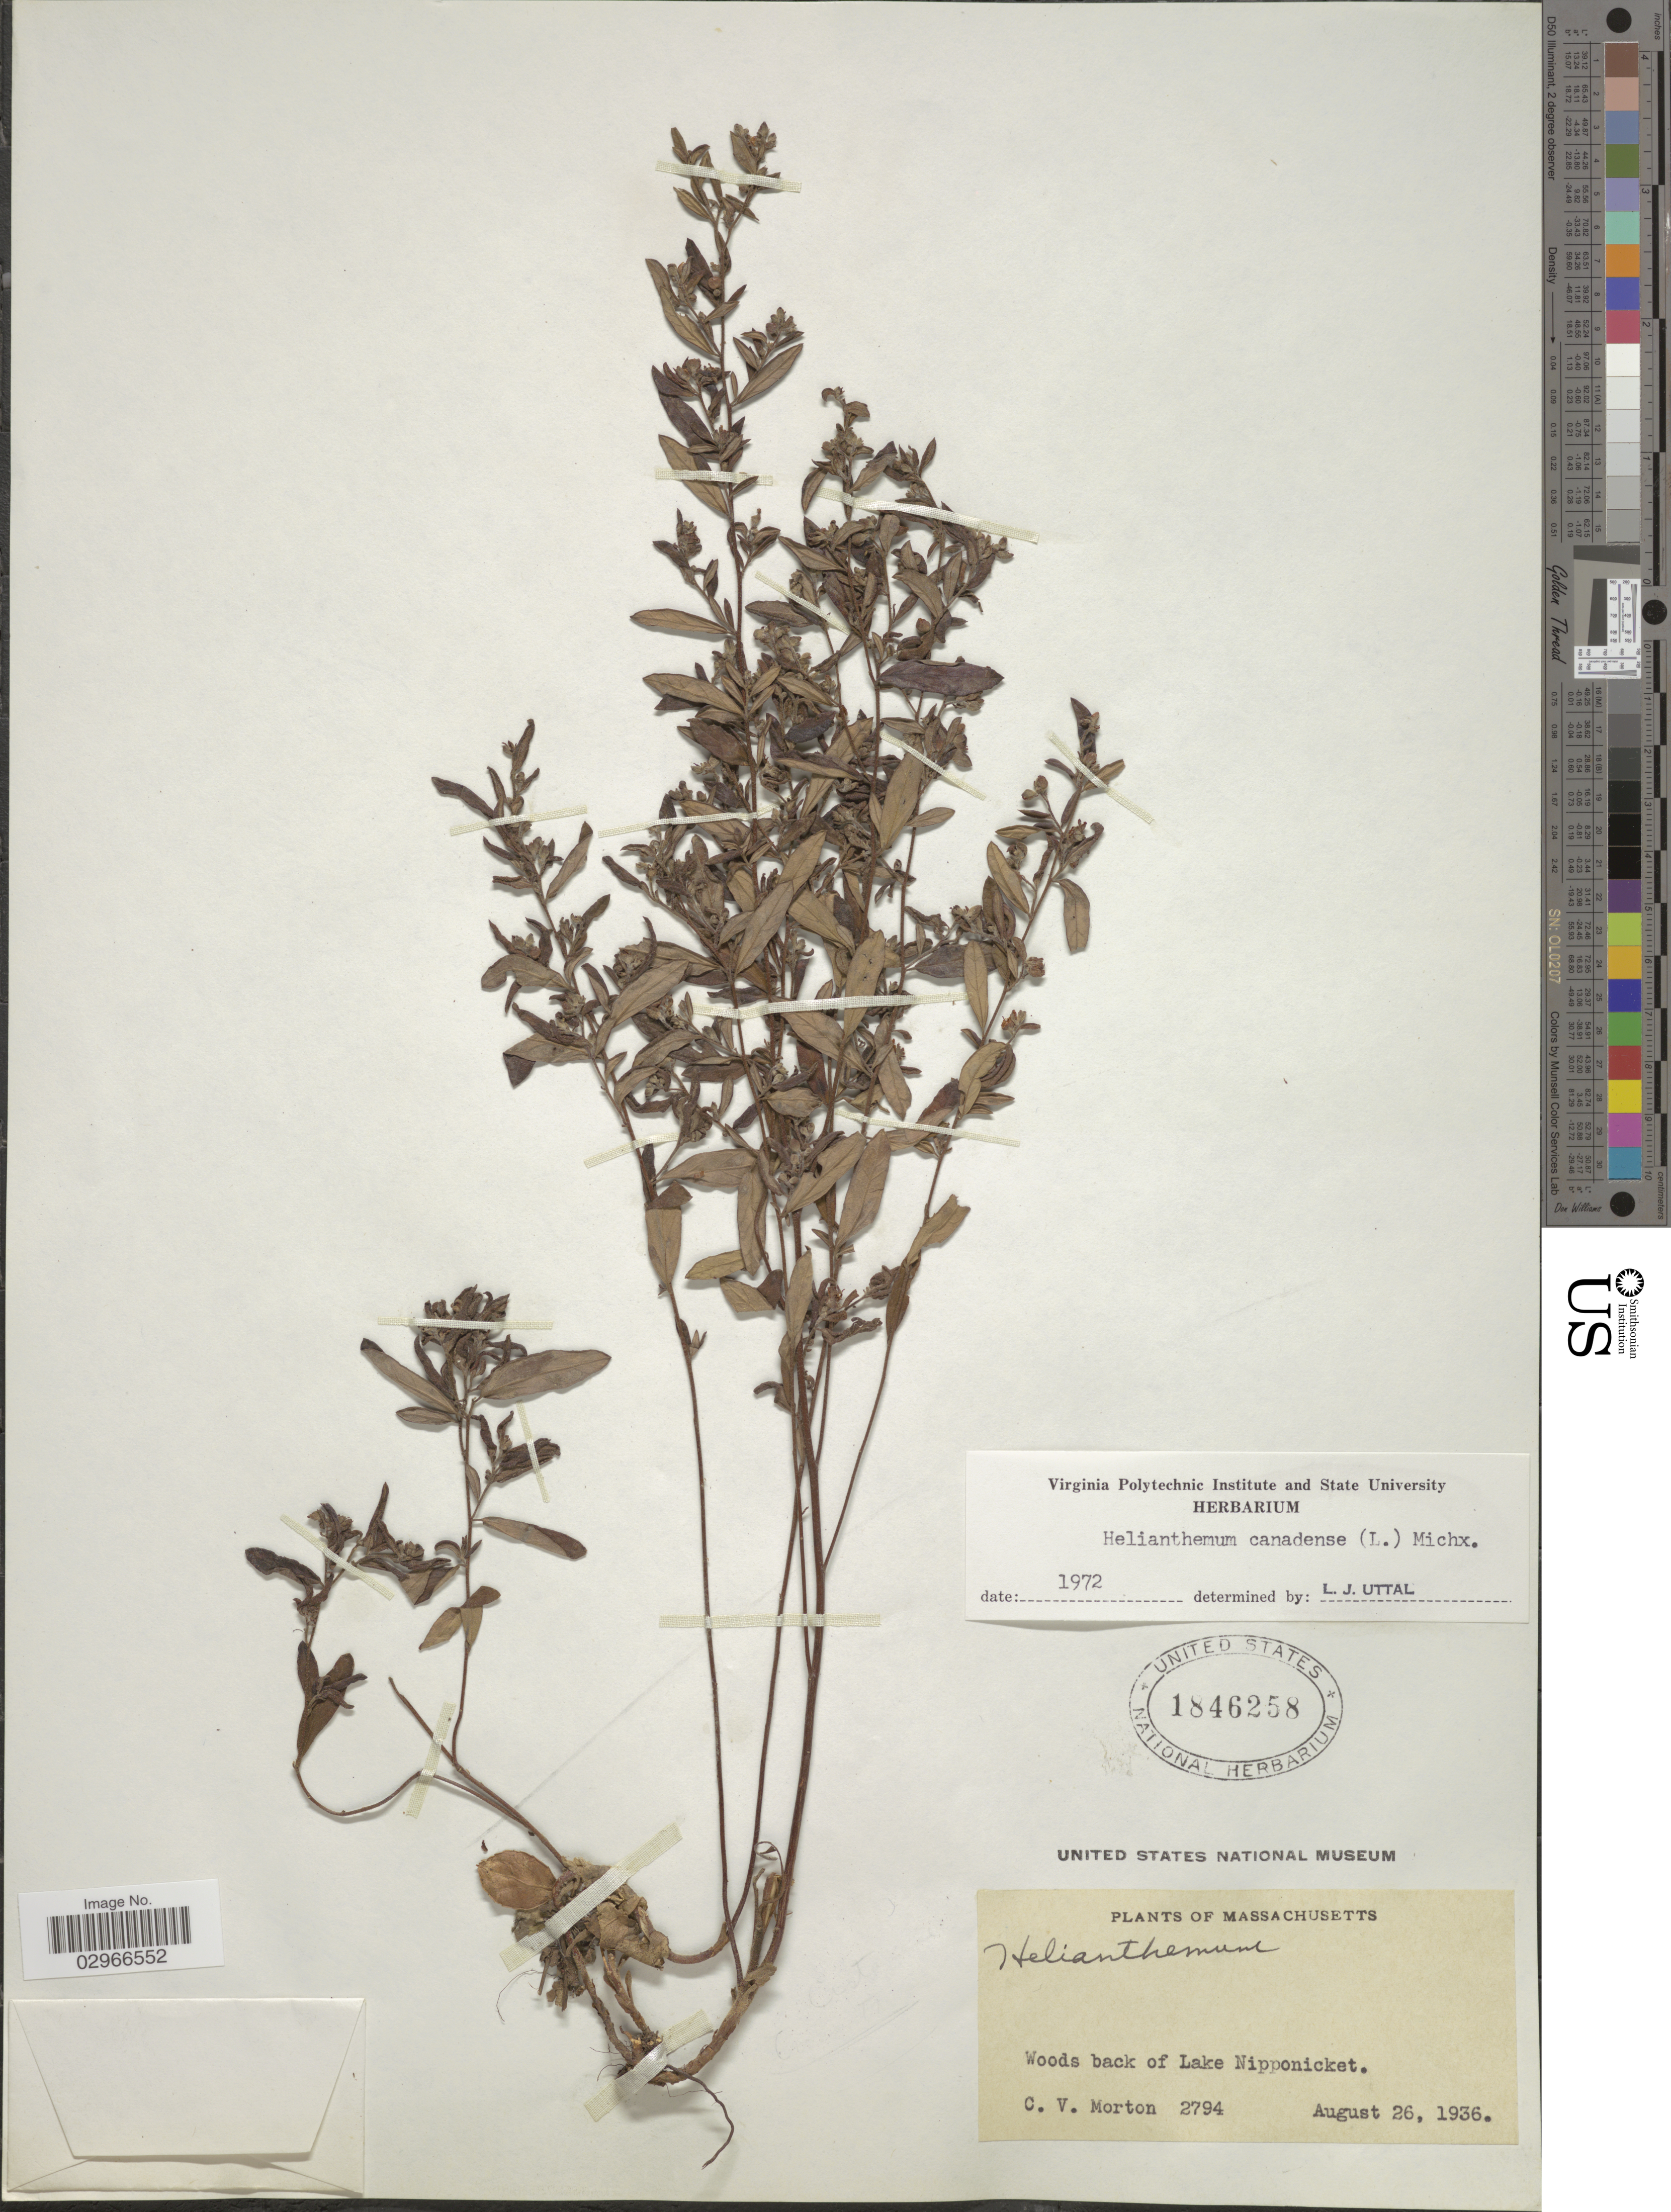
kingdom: Plantae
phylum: Tracheophyta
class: Magnoliopsida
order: Malvales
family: Cistaceae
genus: Helianthemum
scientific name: Helianthemum canadense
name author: (L.) Michx.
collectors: C. V. Morton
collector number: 2794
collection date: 1936-08-26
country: United States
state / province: Massachusetts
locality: Woods back of Lake Nipponicket.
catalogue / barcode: US 1846258